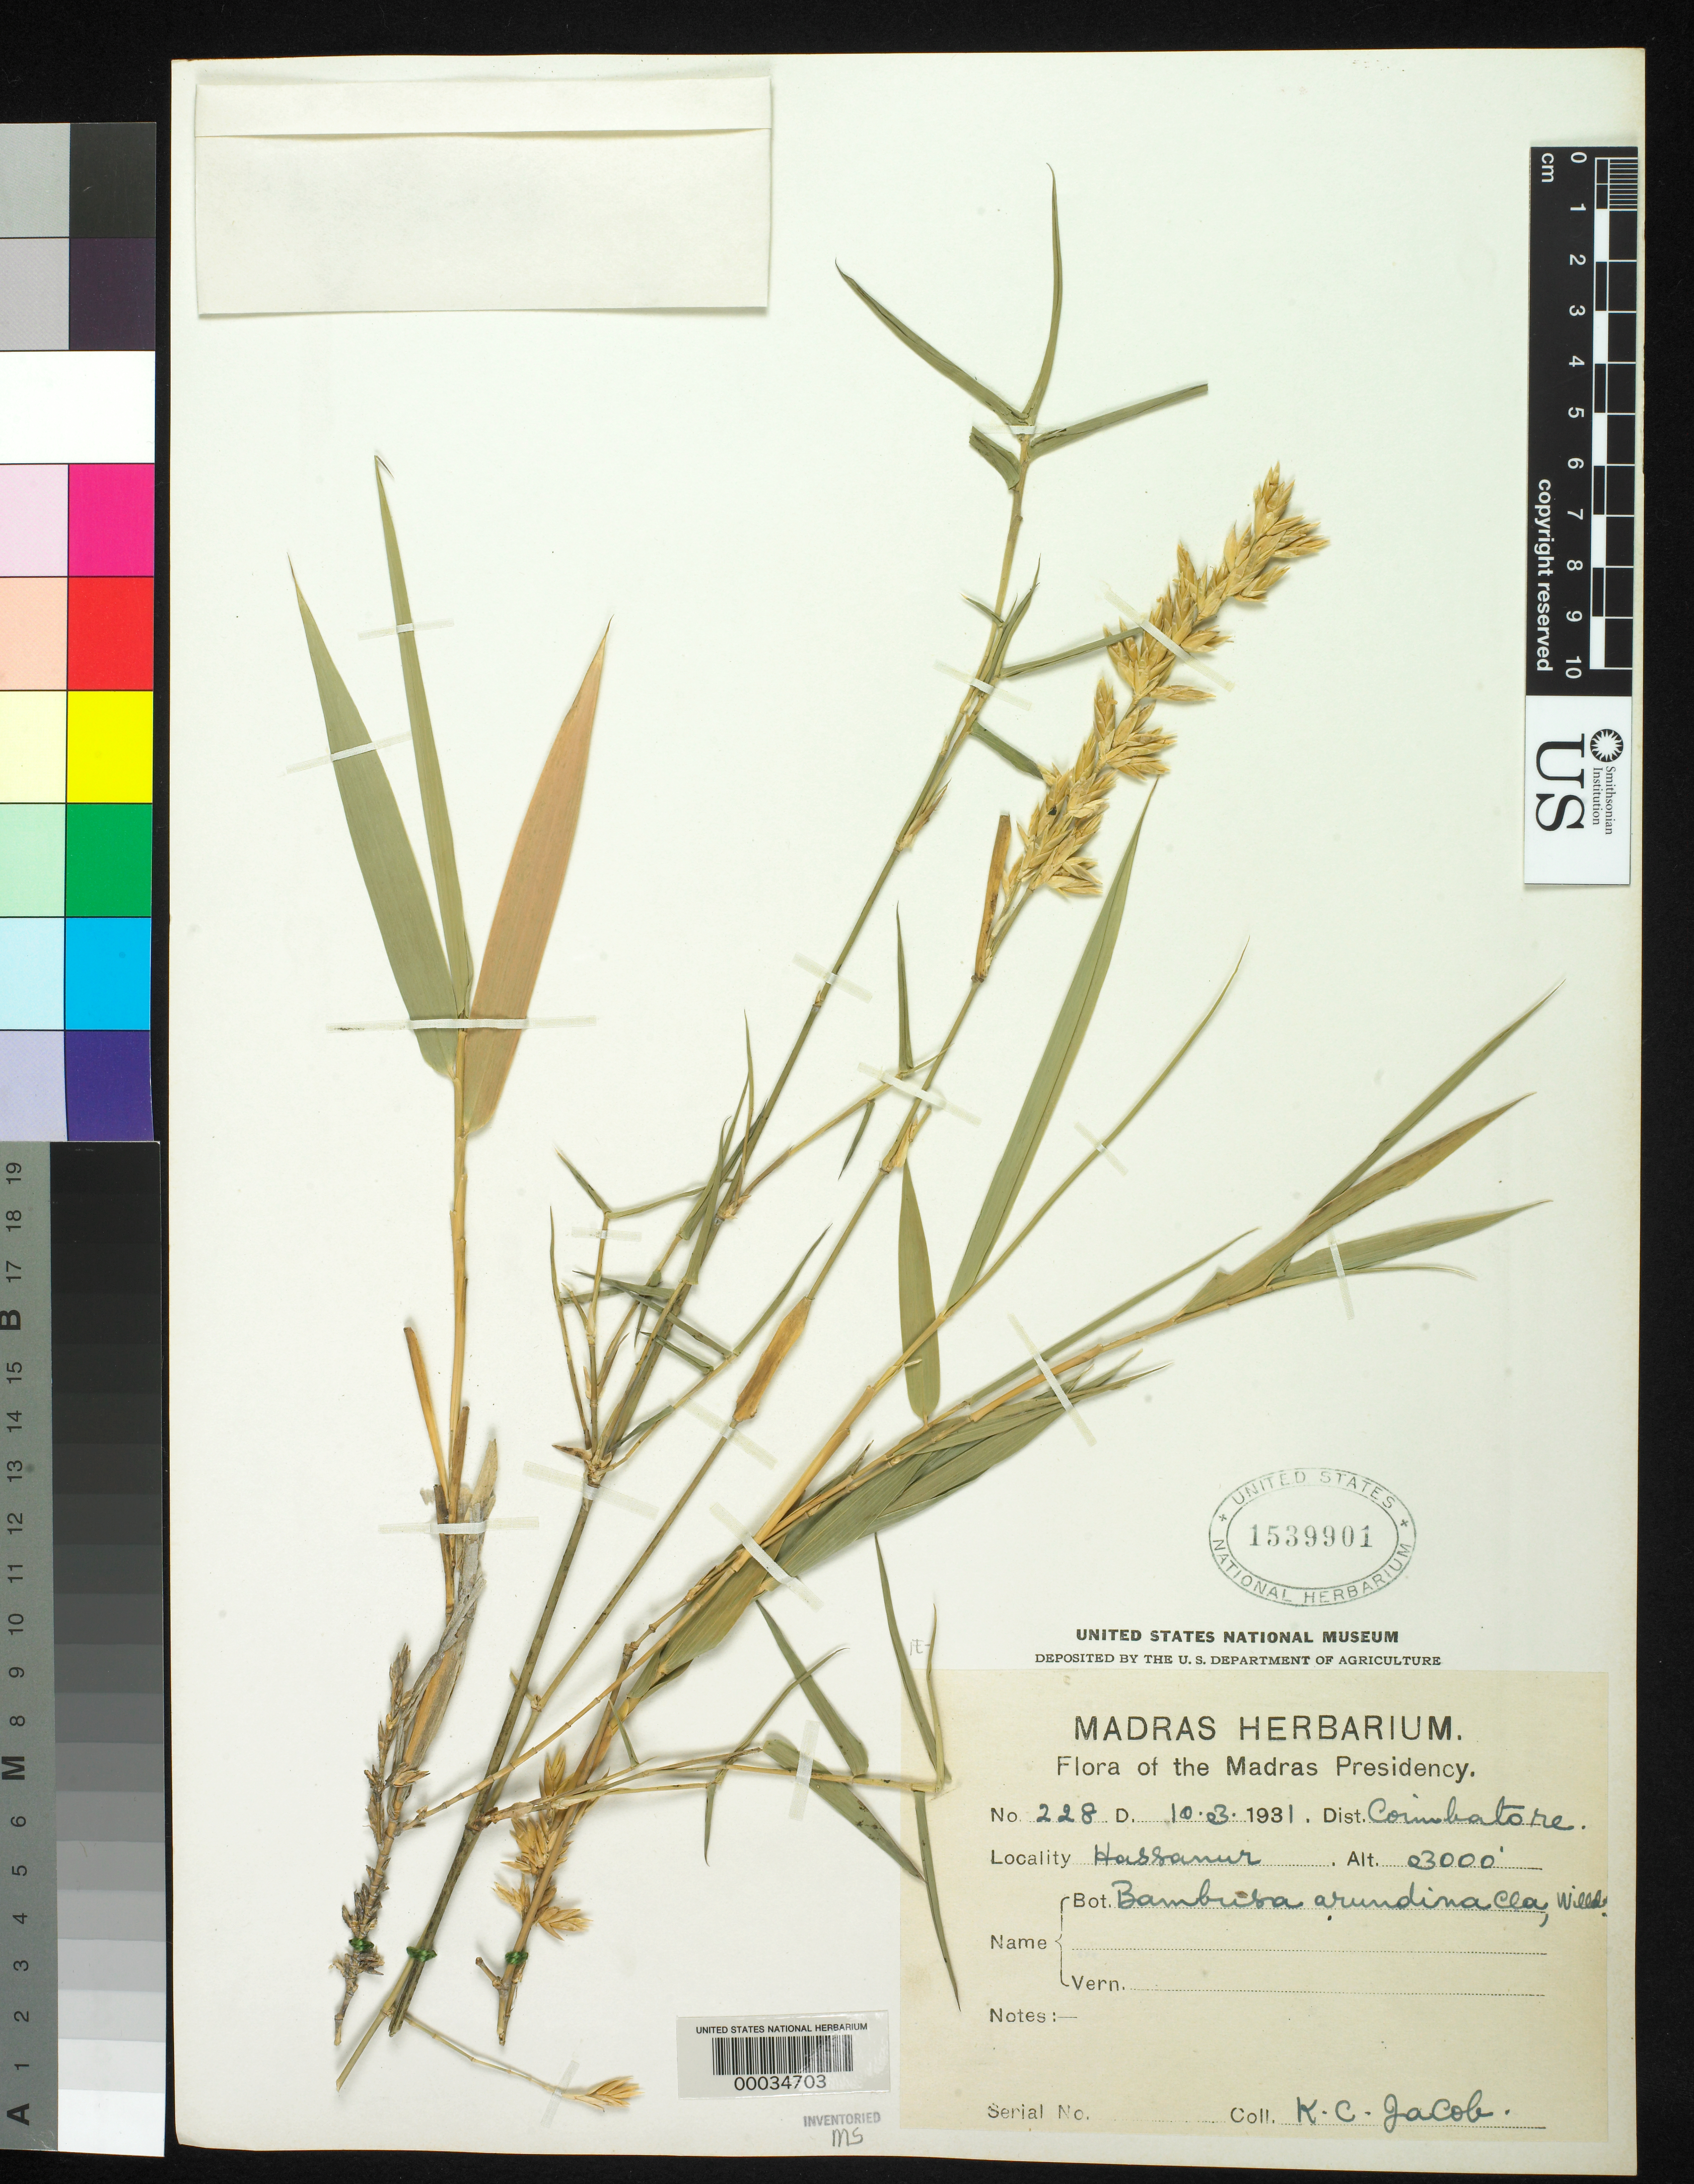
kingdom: Plantae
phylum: Tracheophyta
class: Liliopsida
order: Poales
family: Poaceae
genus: Bambusa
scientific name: Bambusa bambos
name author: (L.) Voss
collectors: K. Jacob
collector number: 228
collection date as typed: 10 Mar 1931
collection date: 1931-03-10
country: India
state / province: Tamil Nadu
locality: Hassanur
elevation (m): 915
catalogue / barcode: US 1539901